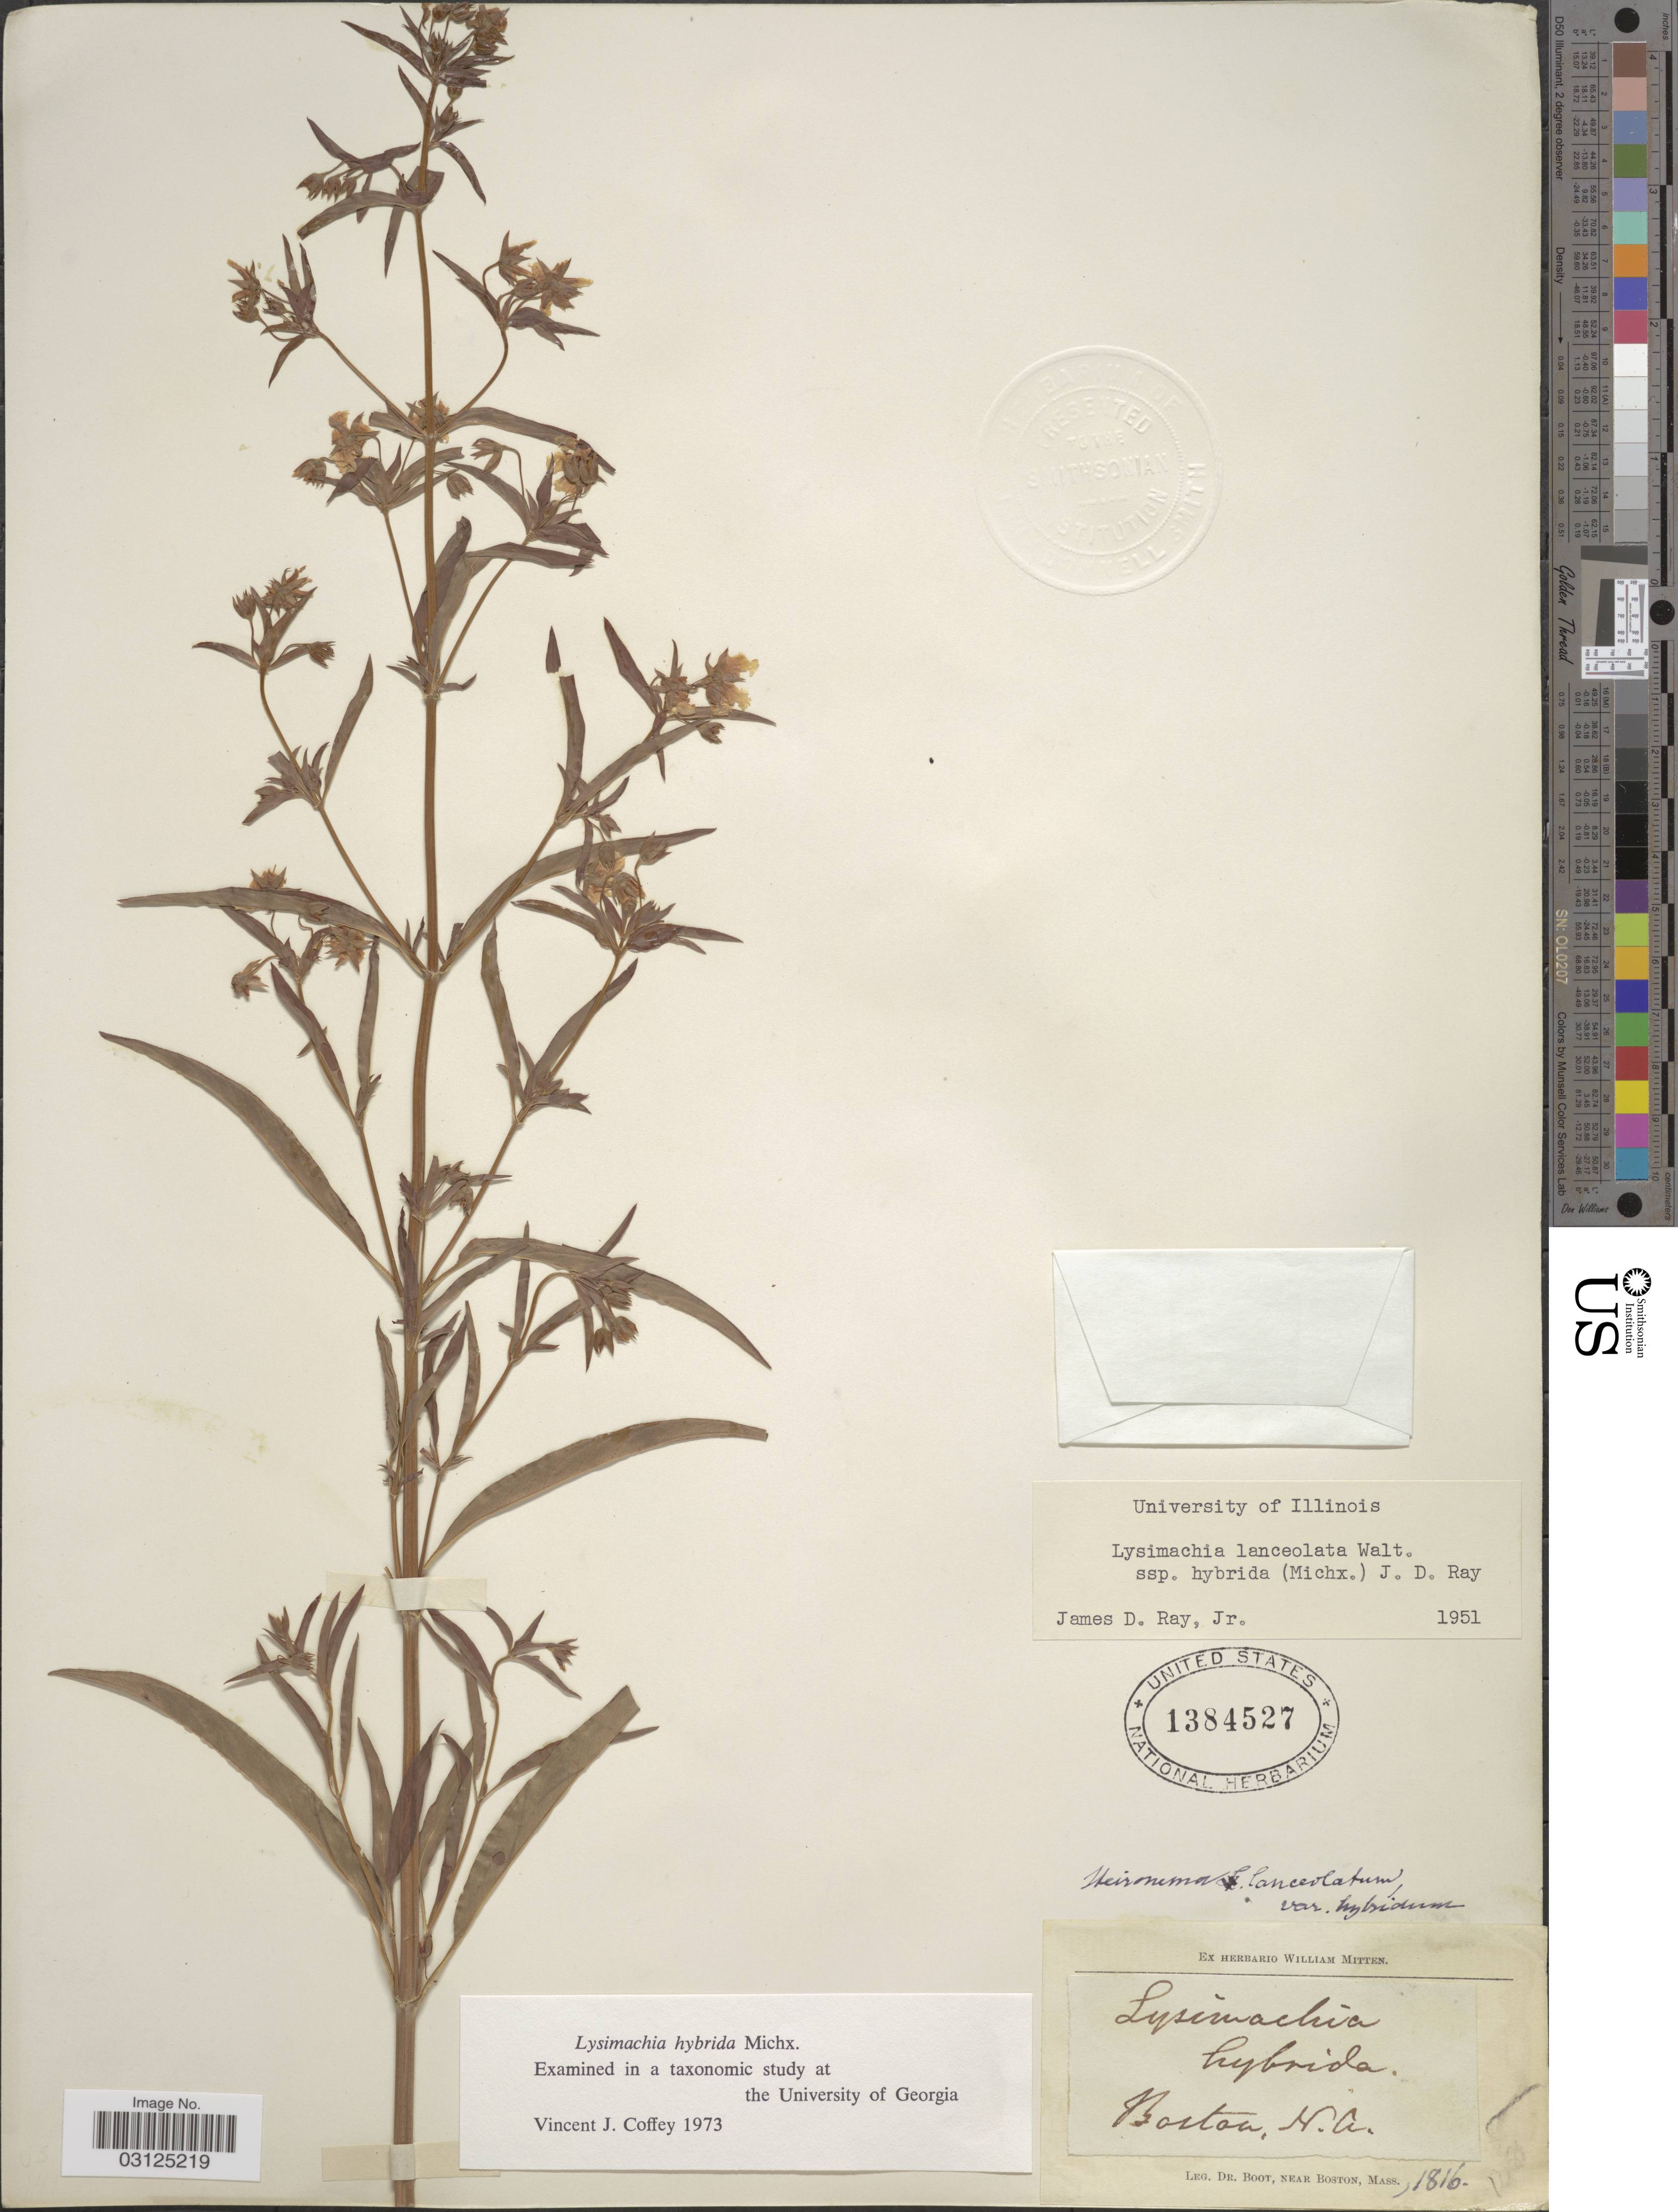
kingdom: Plantae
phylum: Tracheophyta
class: Magnoliopsida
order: Ericales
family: Primulaceae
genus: Lysimachia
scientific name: Lysimachia hybrida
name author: Michx.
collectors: Boot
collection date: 1816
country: United States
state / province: Massachusetts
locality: Boston, M. A. Near Boston.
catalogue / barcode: US 1384527